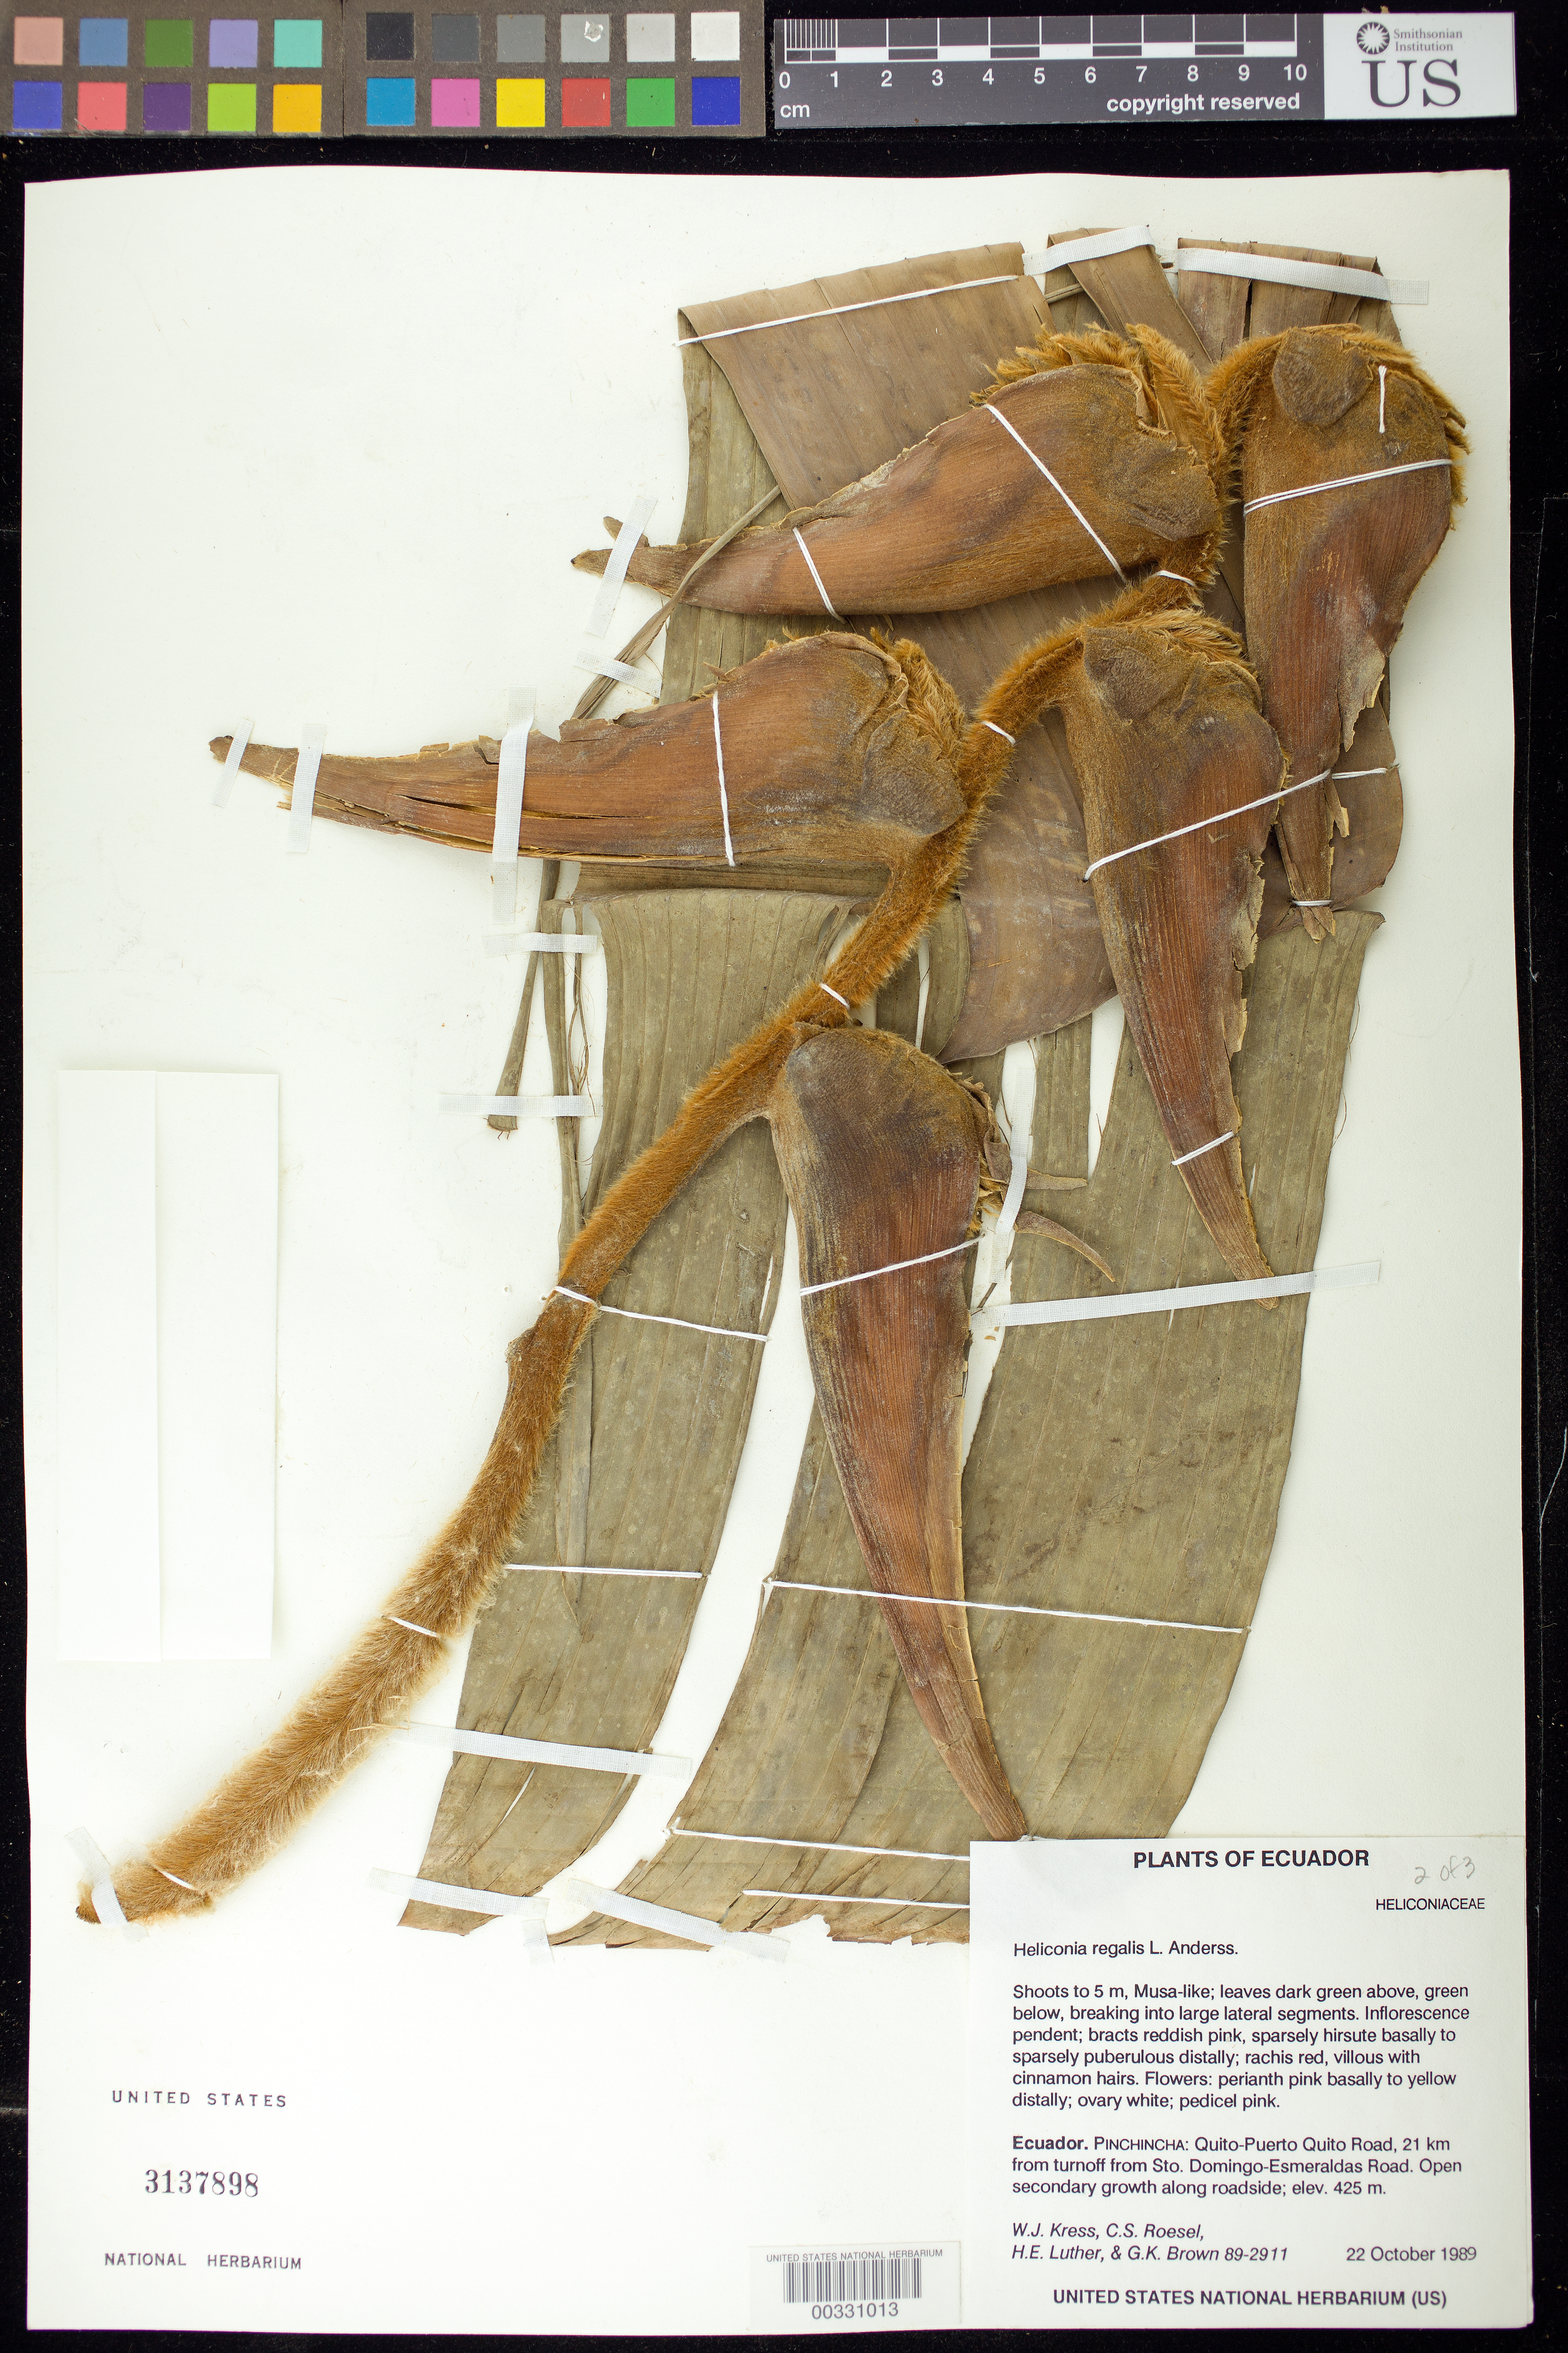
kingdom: Plantae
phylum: Tracheophyta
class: Liliopsida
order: Zingiberales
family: Heliconiaceae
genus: Heliconia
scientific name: Heliconia regalis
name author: L. Andersson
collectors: W. J. Kress, C. S. Roesel, Harry E. Luther & G. K. Brown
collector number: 89-2911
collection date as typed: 22 Oct 1989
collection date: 1989-10-22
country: Ecuador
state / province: Pichincha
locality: Quito-Puerto quito road, 21 km from turnoff from sto. domingo-Esmeraldas road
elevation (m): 425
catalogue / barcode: US 3137898